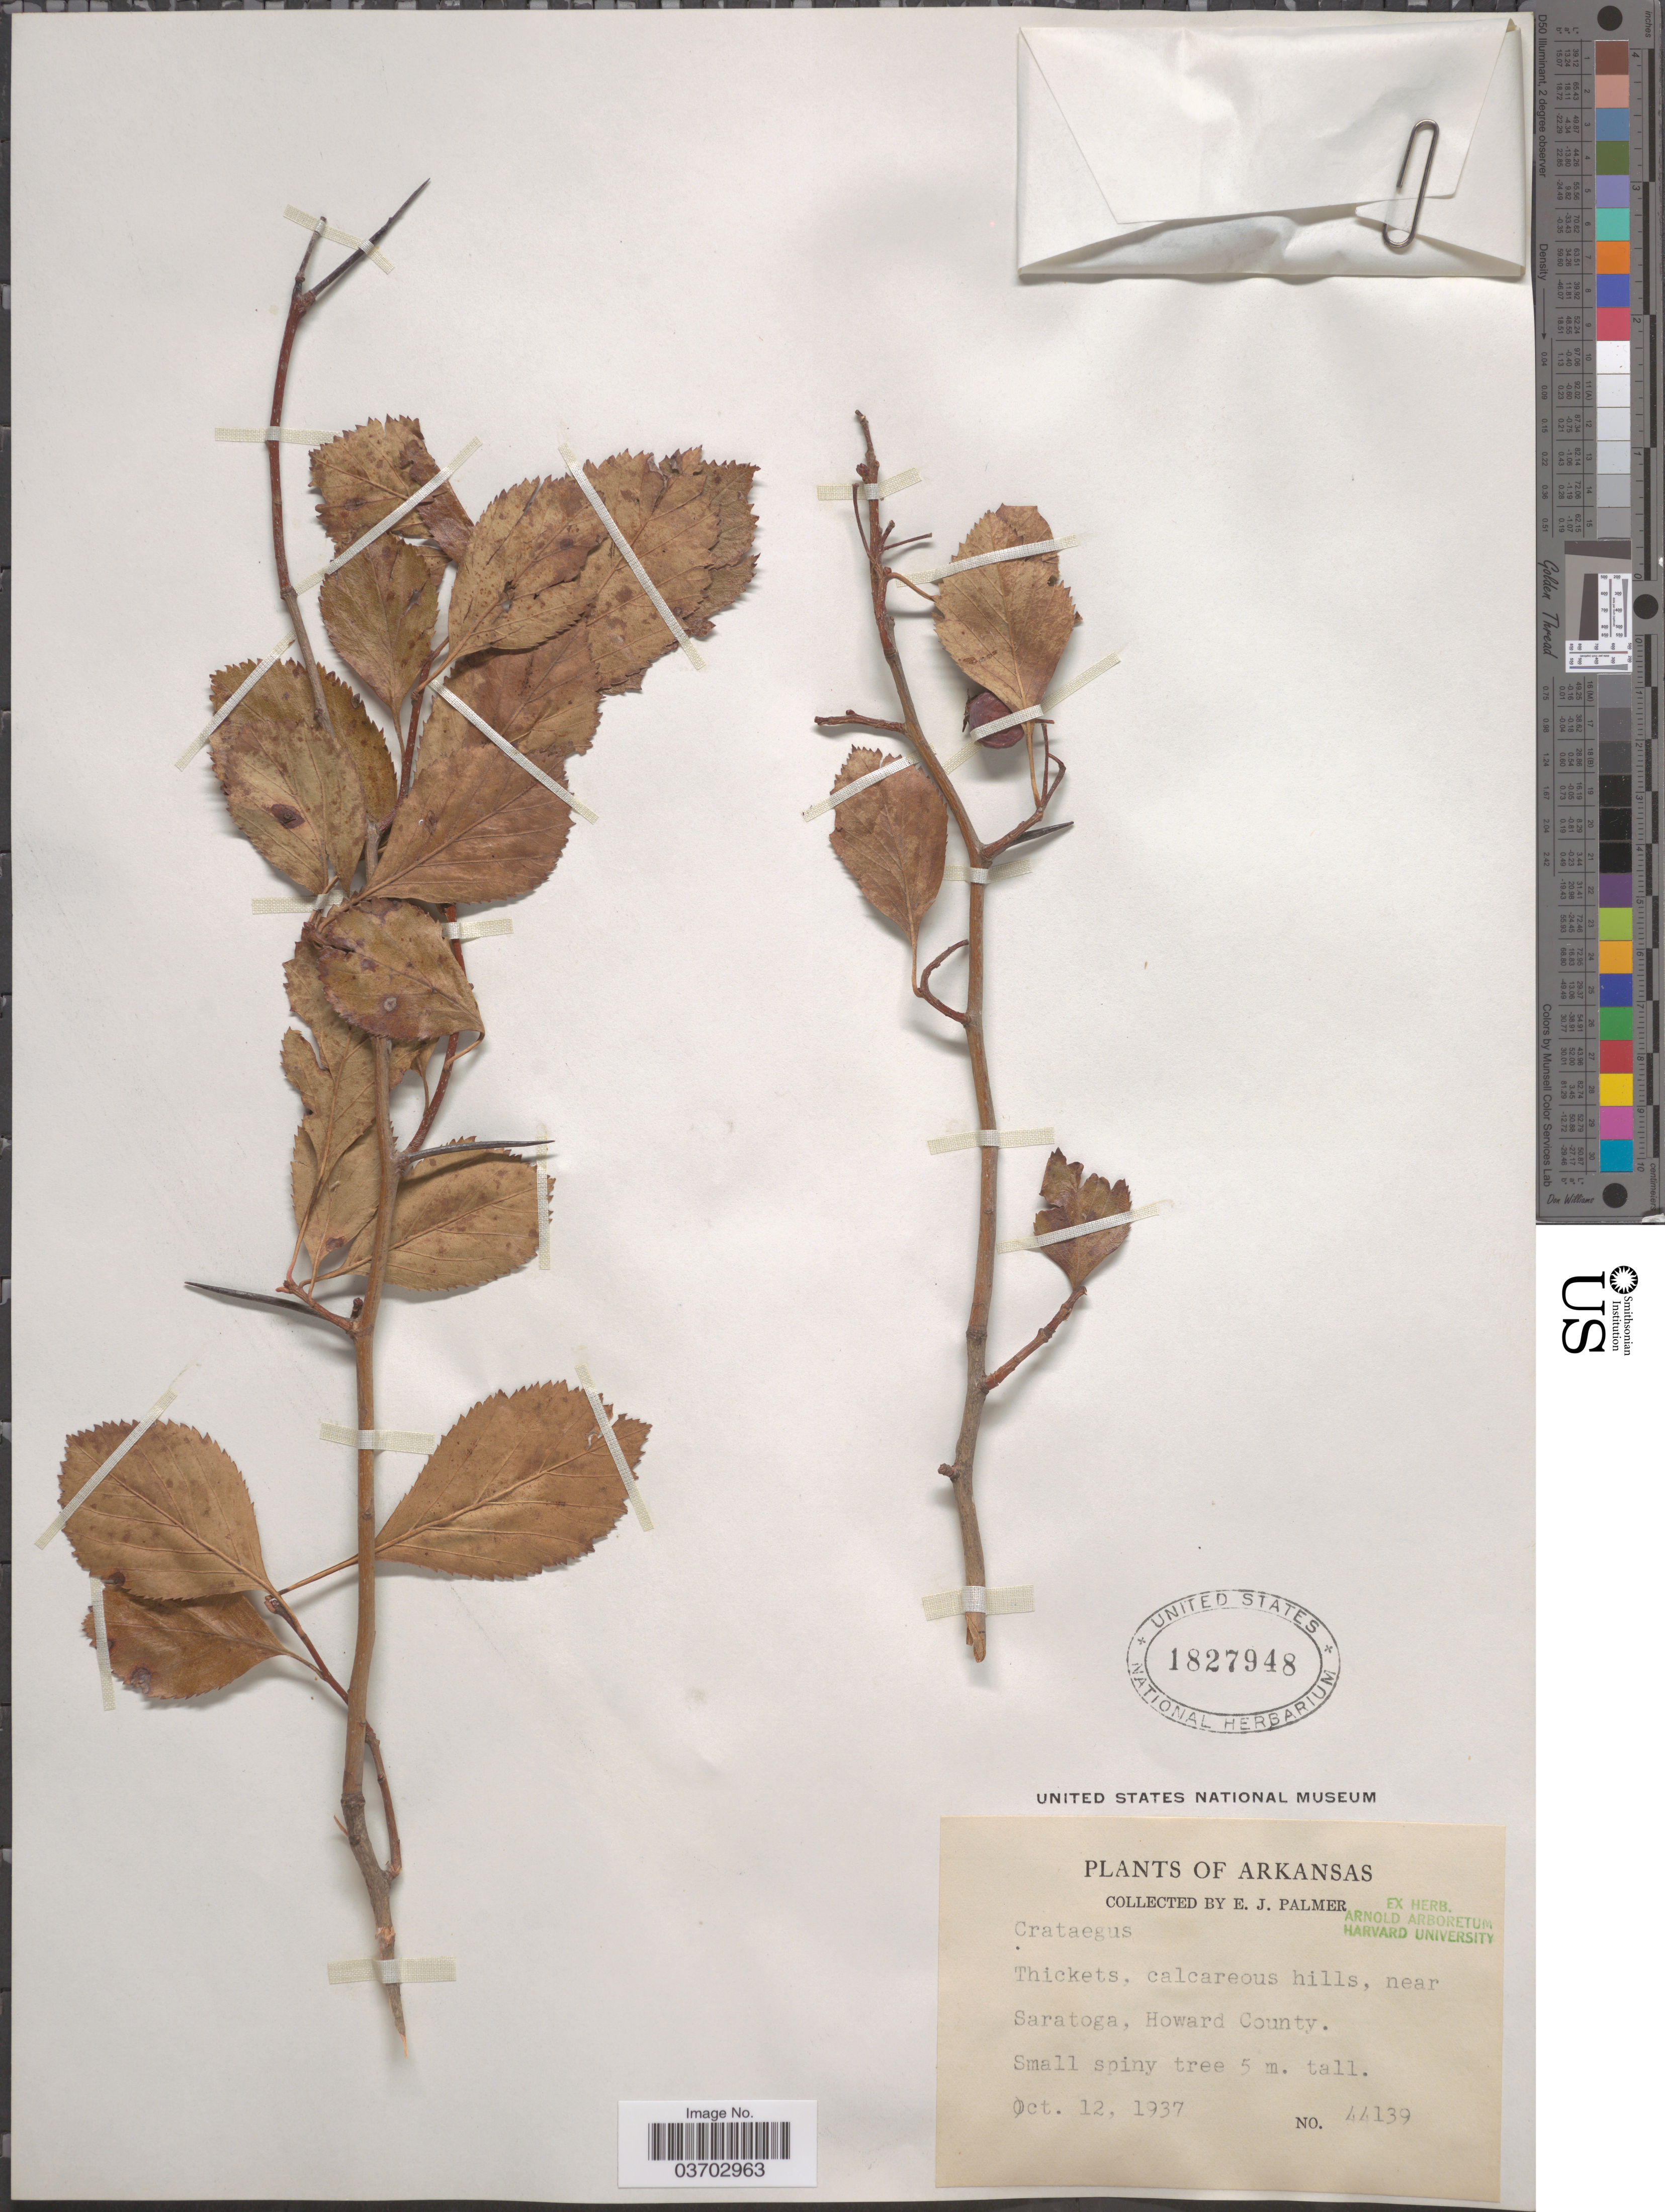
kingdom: Plantae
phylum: Tracheophyta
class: Magnoliopsida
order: Rosales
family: Rosaceae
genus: Crataegus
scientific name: Crataegus sp.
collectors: E. J. Palmer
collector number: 44139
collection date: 1937-10-12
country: United States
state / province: Arkansas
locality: Thickets, calcareous hills, near Saratoga, Howard County.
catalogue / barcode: US 1827948